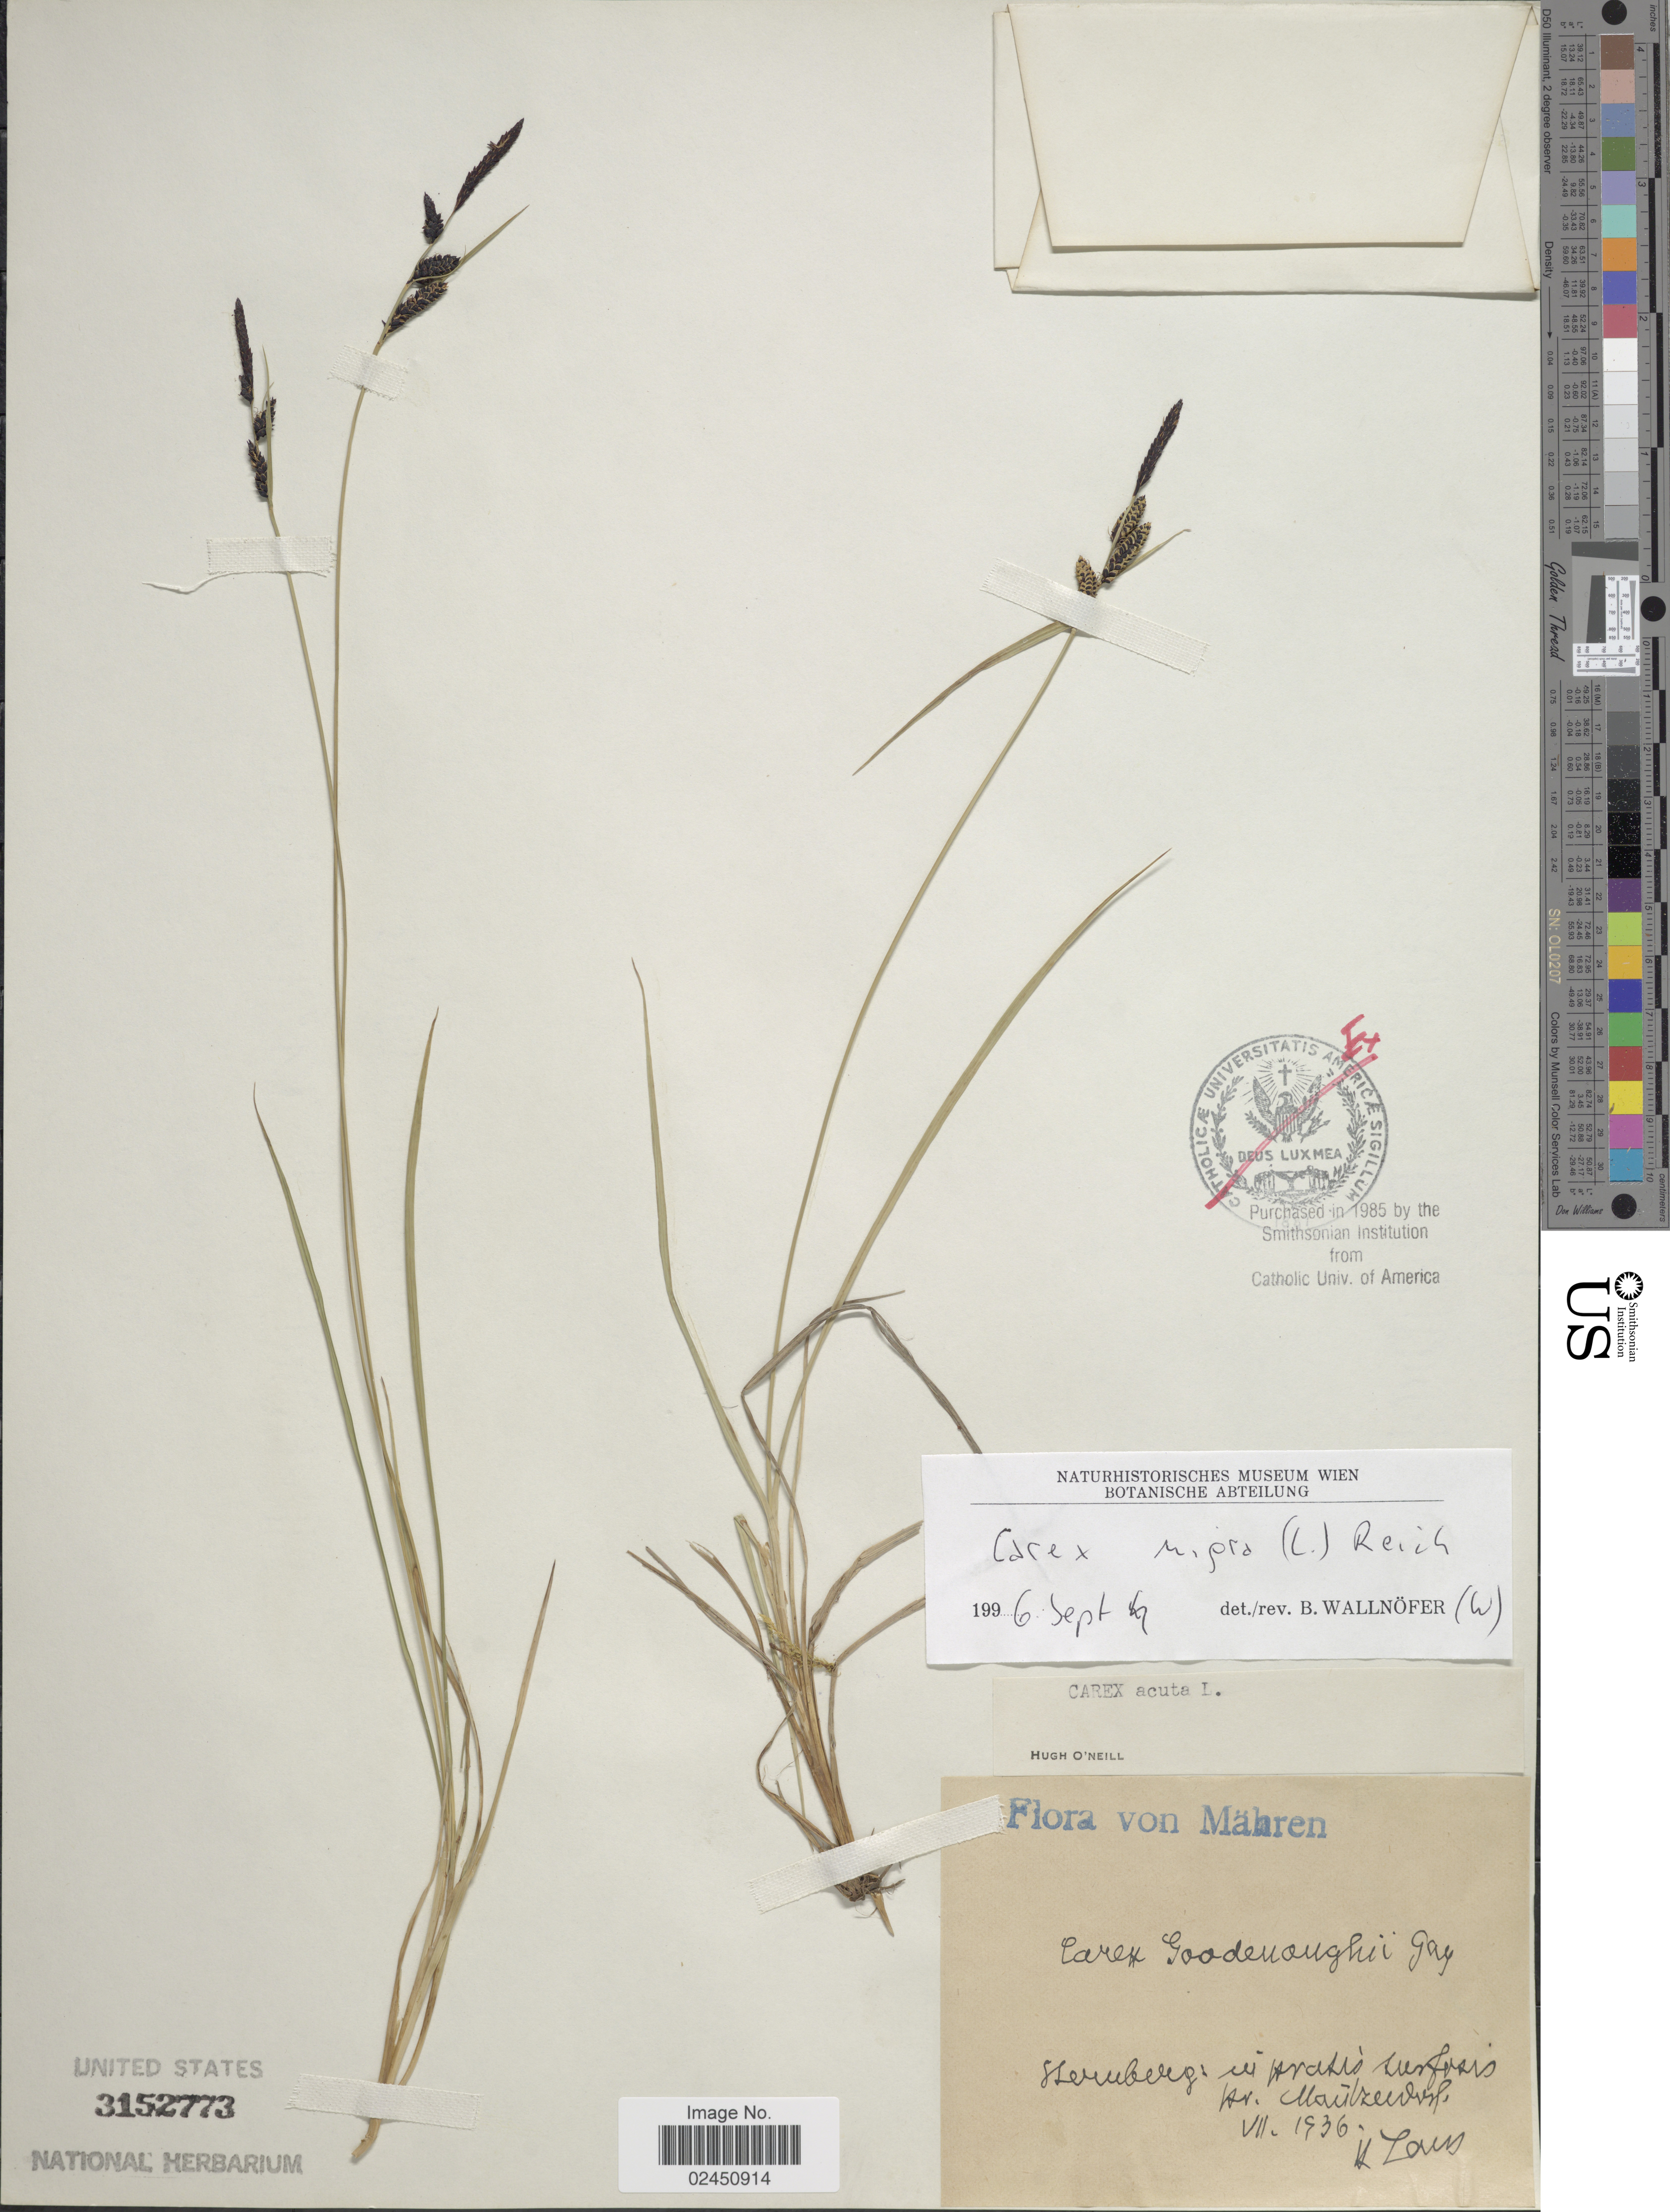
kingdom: Plantae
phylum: Tracheophyta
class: Liliopsida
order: Poales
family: Cyperaceae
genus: Carex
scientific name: Carex nigra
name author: (L.) Reichard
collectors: A. Louis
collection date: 1936-07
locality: Mahren, Sternberg: in pradis surfosis pr. Macitzeedorf [interpreted]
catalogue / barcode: US 3152773